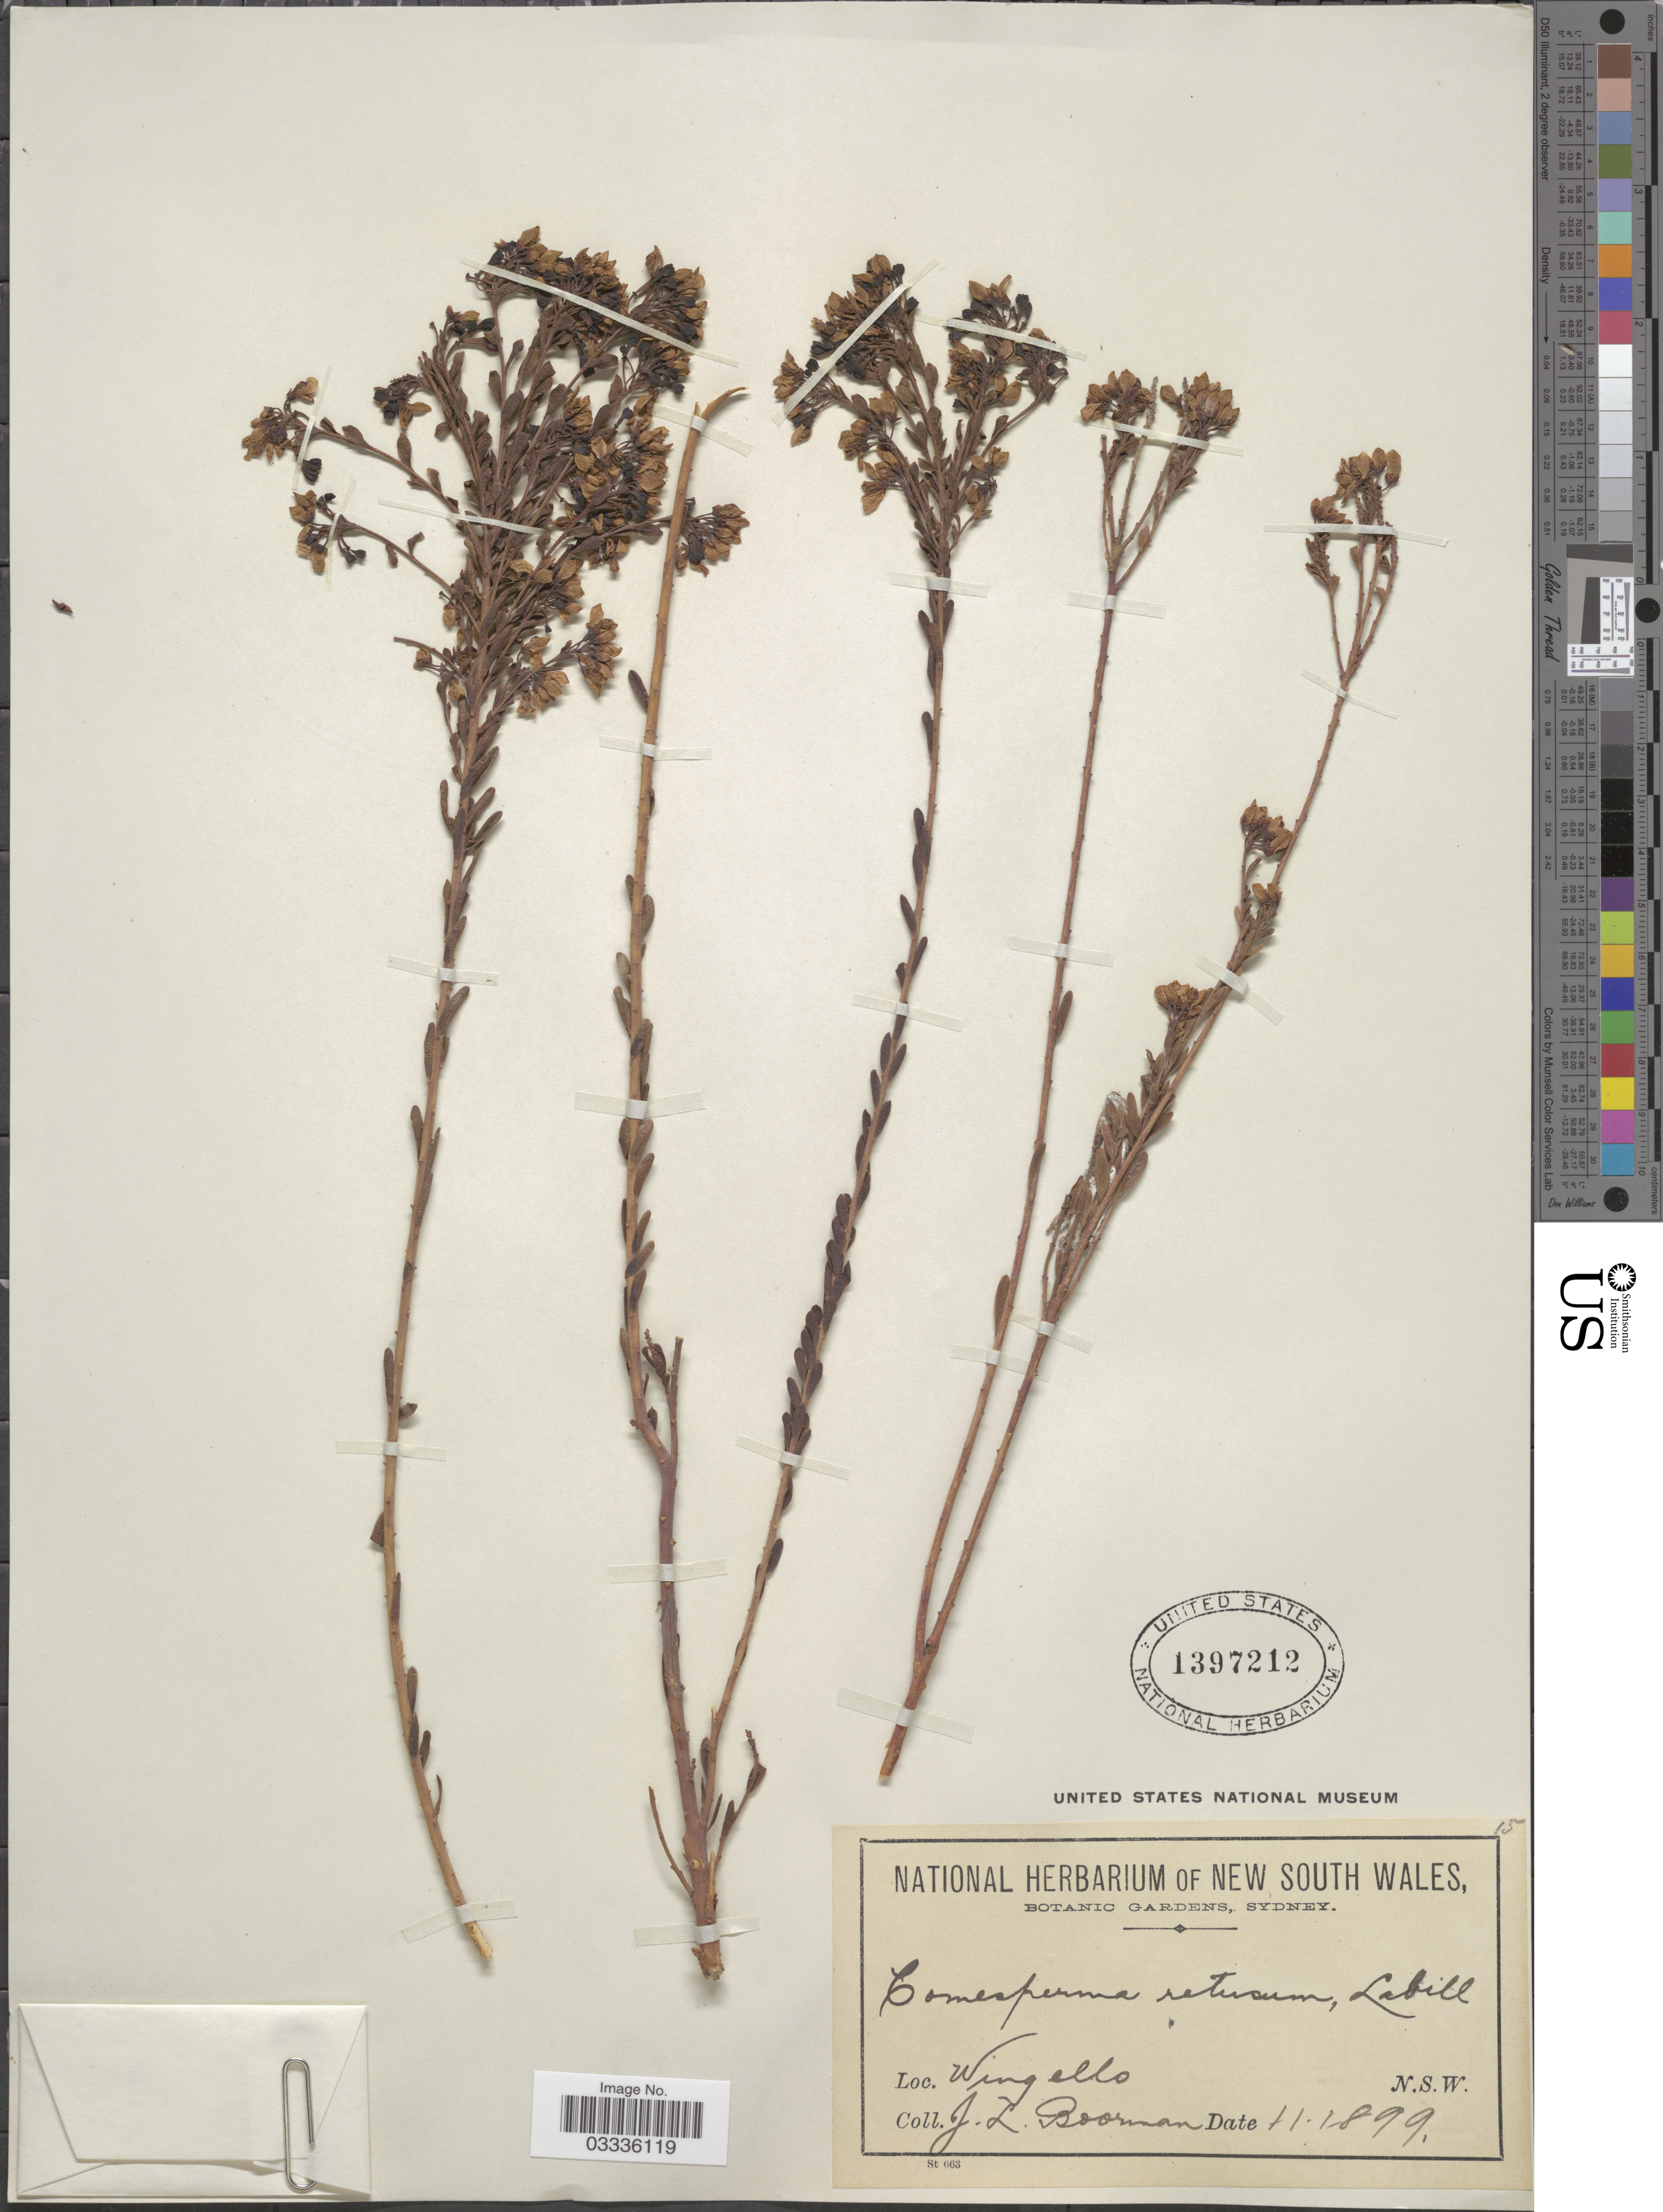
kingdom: Plantae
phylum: Tracheophyta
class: Magnoliopsida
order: Fabales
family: Polygalaceae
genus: Comesperma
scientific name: Comesperma retusum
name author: Labill.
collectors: J. Boorman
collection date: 1899-11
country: Australia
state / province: New South Wales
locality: Wingello.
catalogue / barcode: US 1397212